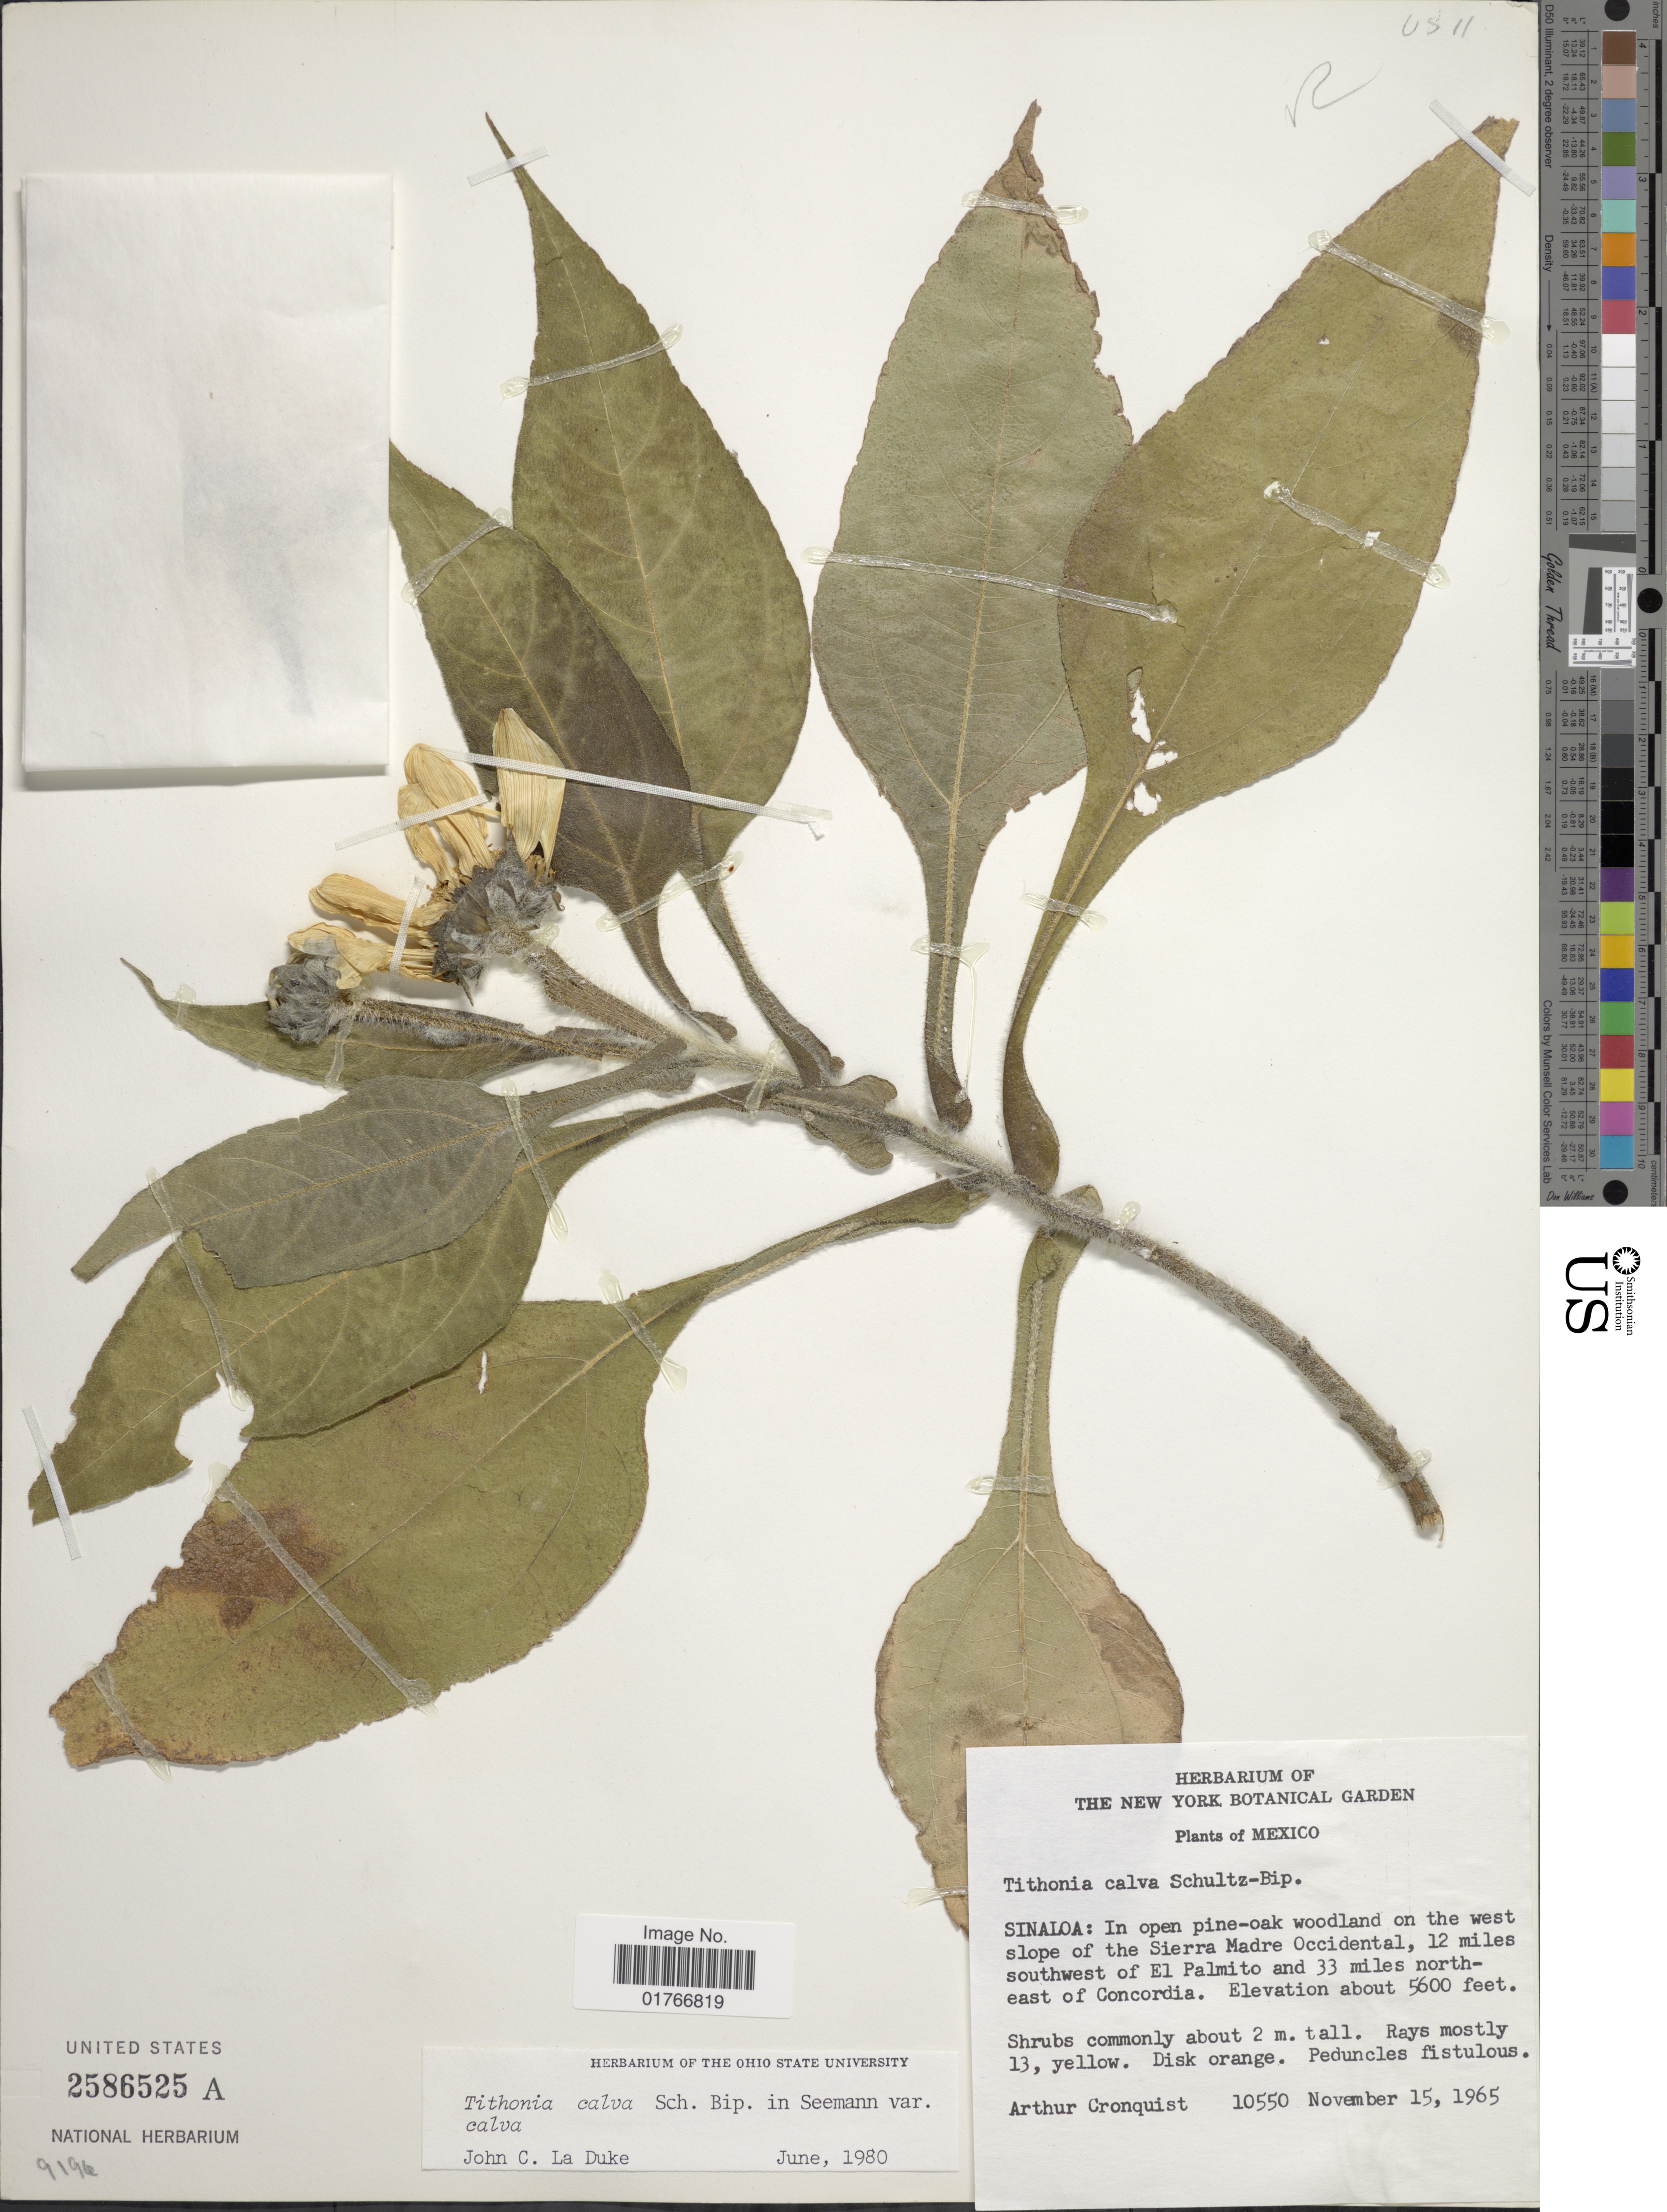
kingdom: Plantae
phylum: Tracheophyta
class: Magnoliopsida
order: Asterales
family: Asteraceae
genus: Tithonia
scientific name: Tithonia calva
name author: Sch. Bip.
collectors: A. J. Cronquist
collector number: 10550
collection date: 1965-11-15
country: Mexico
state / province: Sinaloa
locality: On the west slope of the Sierra Madre Occidental, 12 miles southwest of El Palmito and 33 miles northeast of Concordia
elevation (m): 1707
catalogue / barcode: US 2586525A